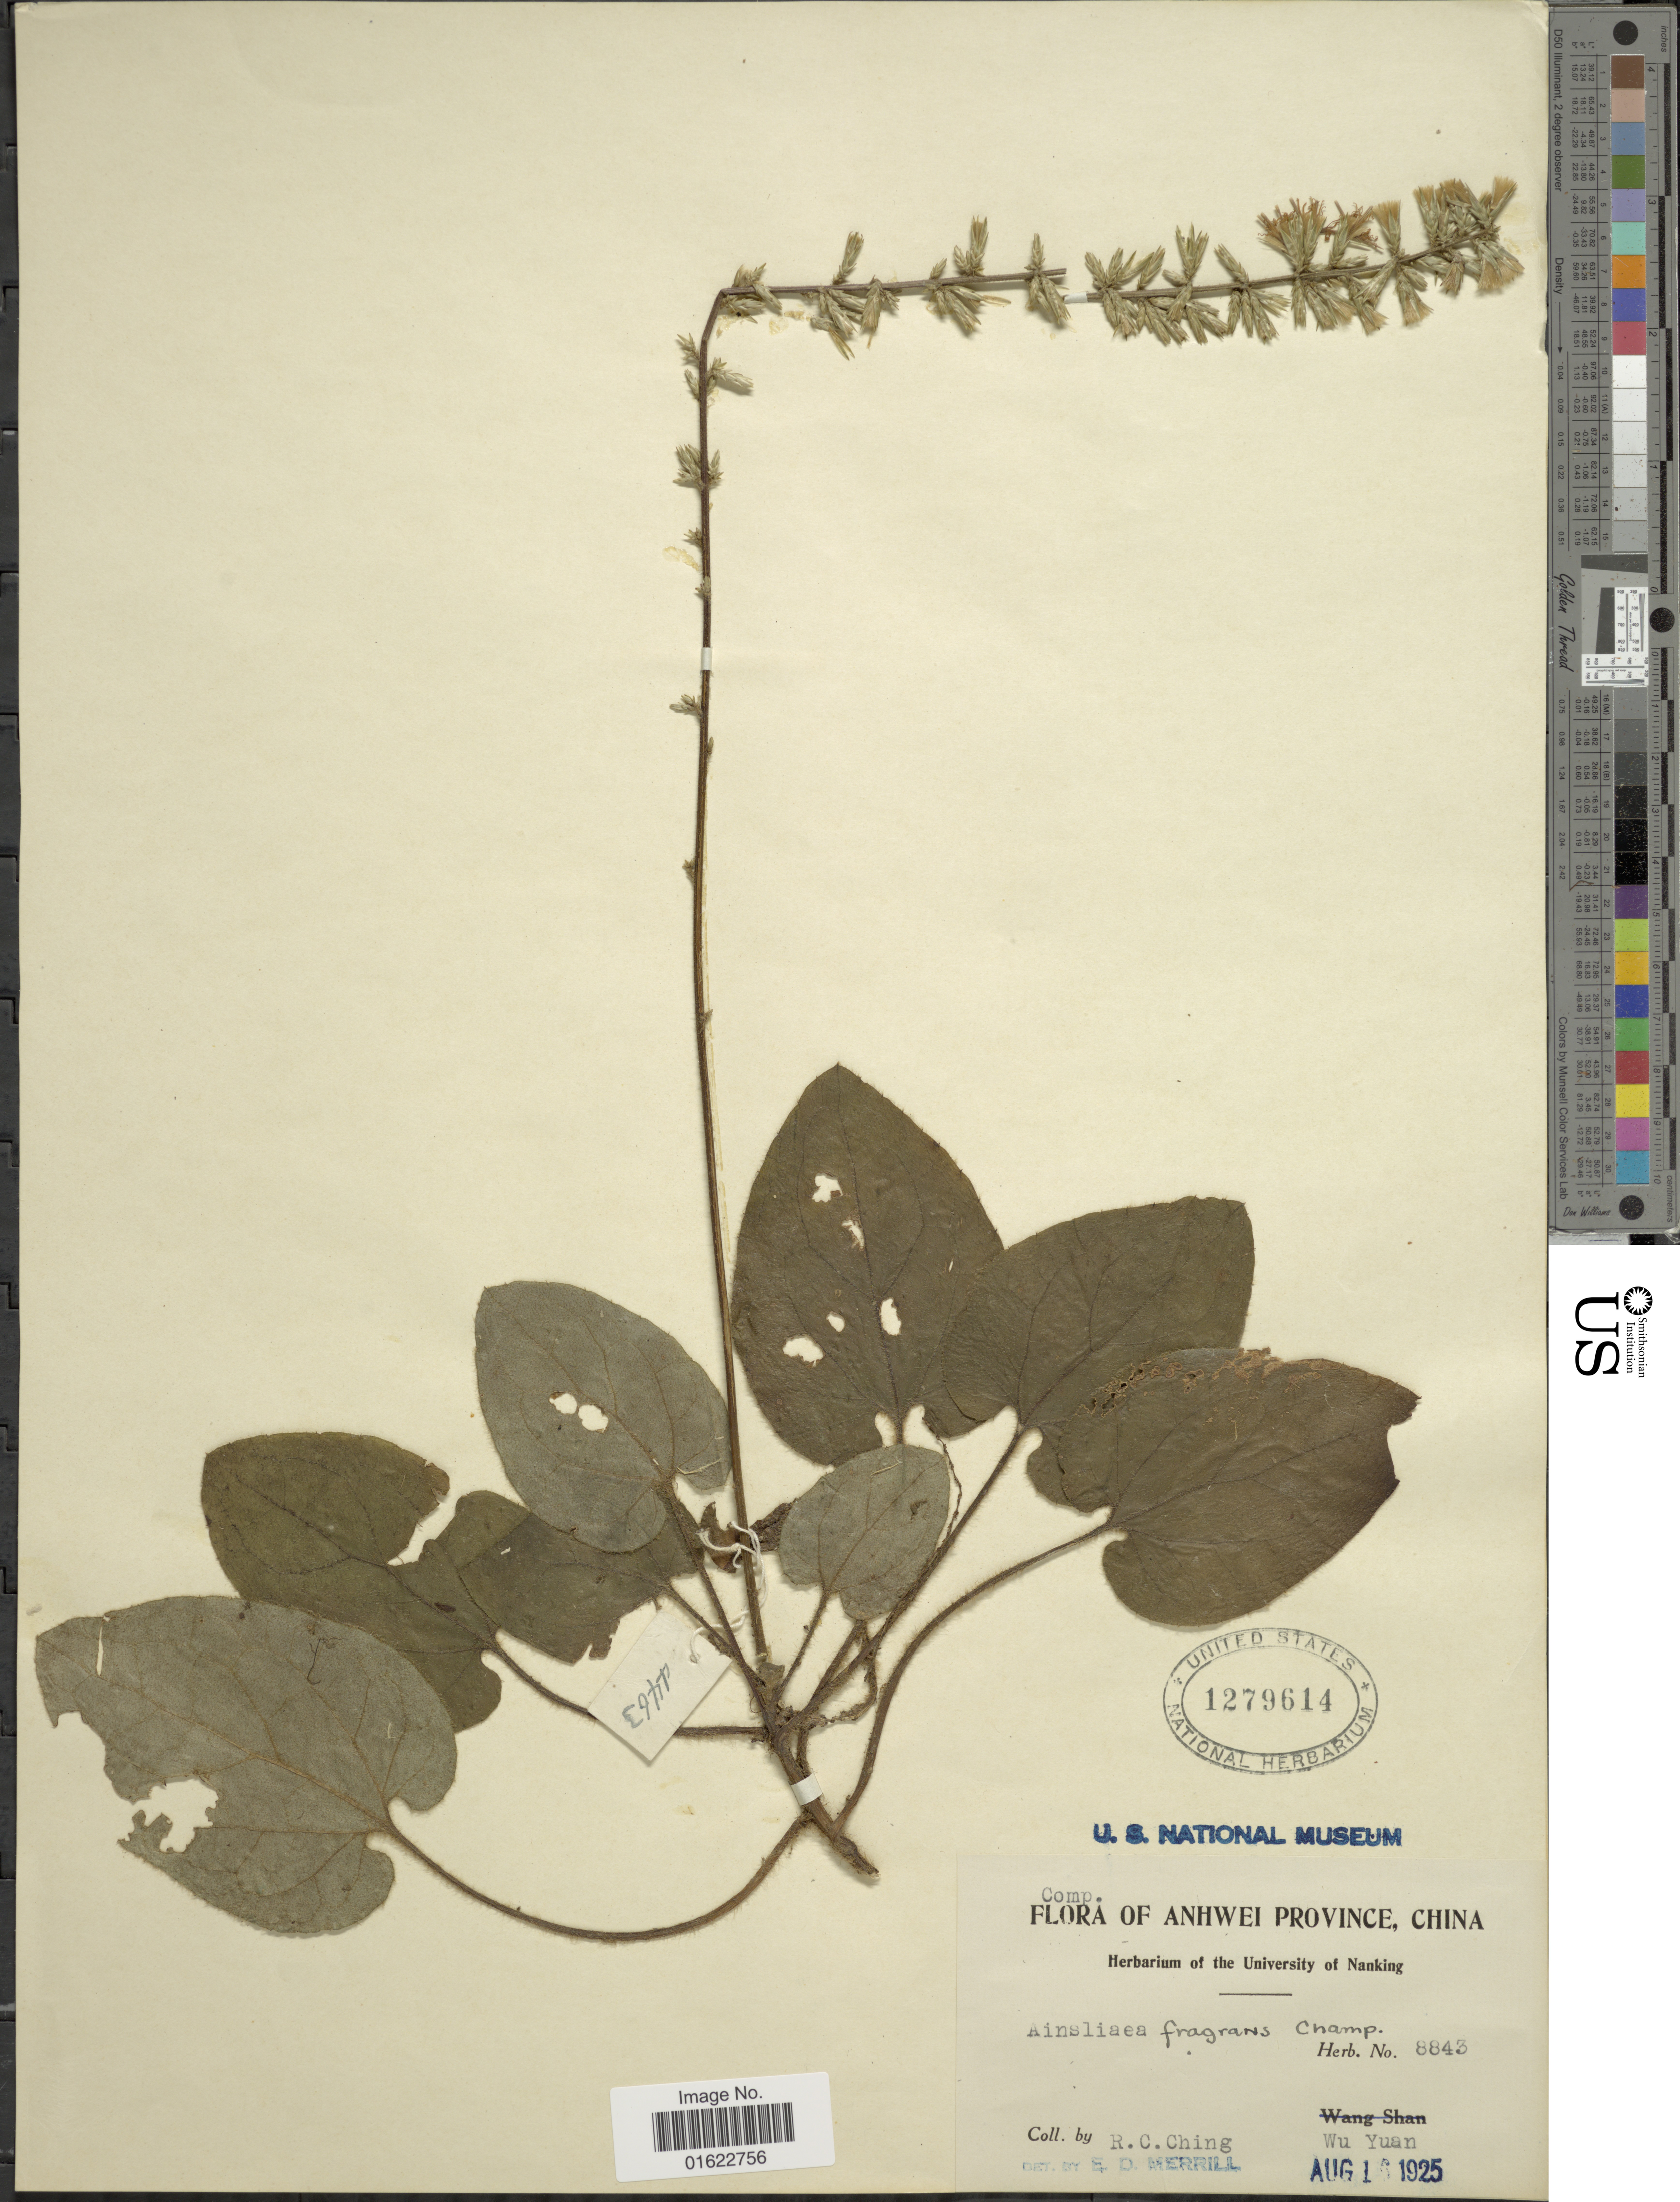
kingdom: Plantae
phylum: Tracheophyta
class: Magnoliopsida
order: Asterales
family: Asteraceae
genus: Ainsliaea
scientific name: Ainsliaea fragrans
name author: Champ. ex Benth.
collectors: R. C. Ching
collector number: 8843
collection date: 1925-08-16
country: China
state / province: Anhui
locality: Anhwei Province, Wu Yuan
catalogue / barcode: US 1279614